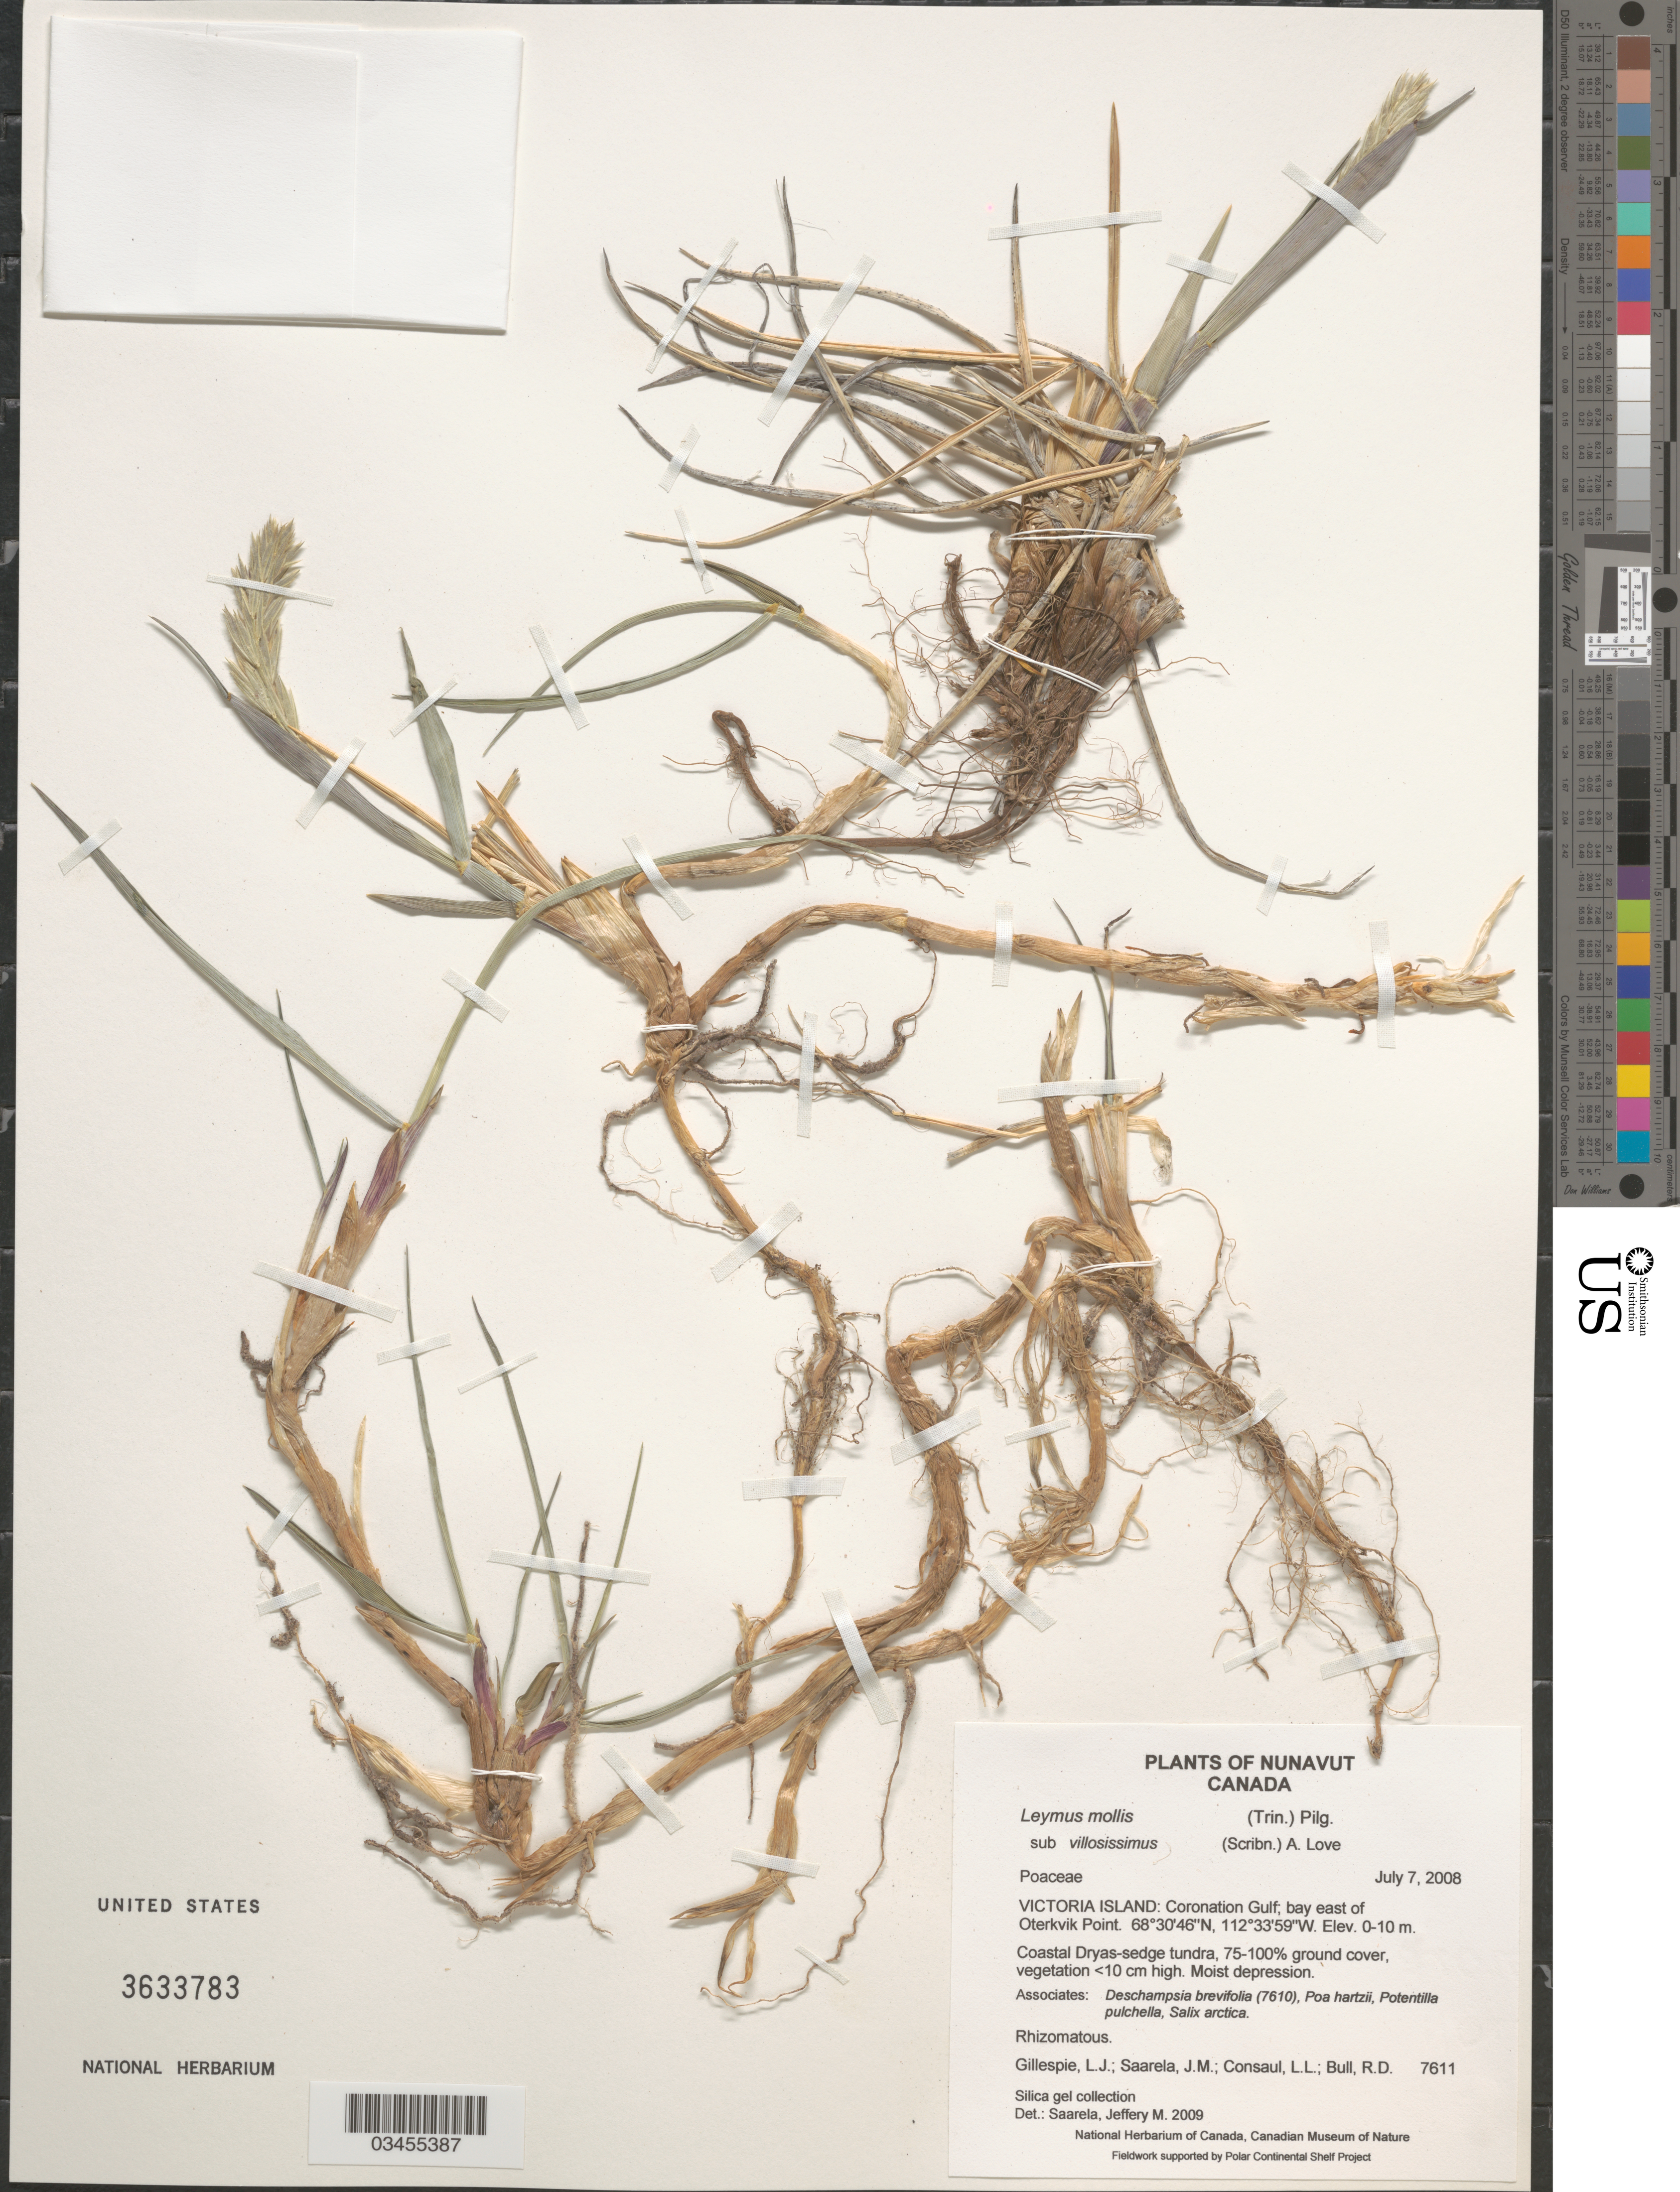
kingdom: Plantae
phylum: Tracheophyta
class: Liliopsida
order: Poales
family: Poaceae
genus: Leymus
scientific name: Leymus mollis subsp. villosissimus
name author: (Scribn.) Á. Löve & D. Löve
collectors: L. Gillespie, J. Saarela, L. Consaul & R. Bull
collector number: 7611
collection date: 2008-07-07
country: Canada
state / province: Nunavut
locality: Victoria Island: Coronation Gulf; bay east of Otervik Point.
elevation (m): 0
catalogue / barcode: US 3633783